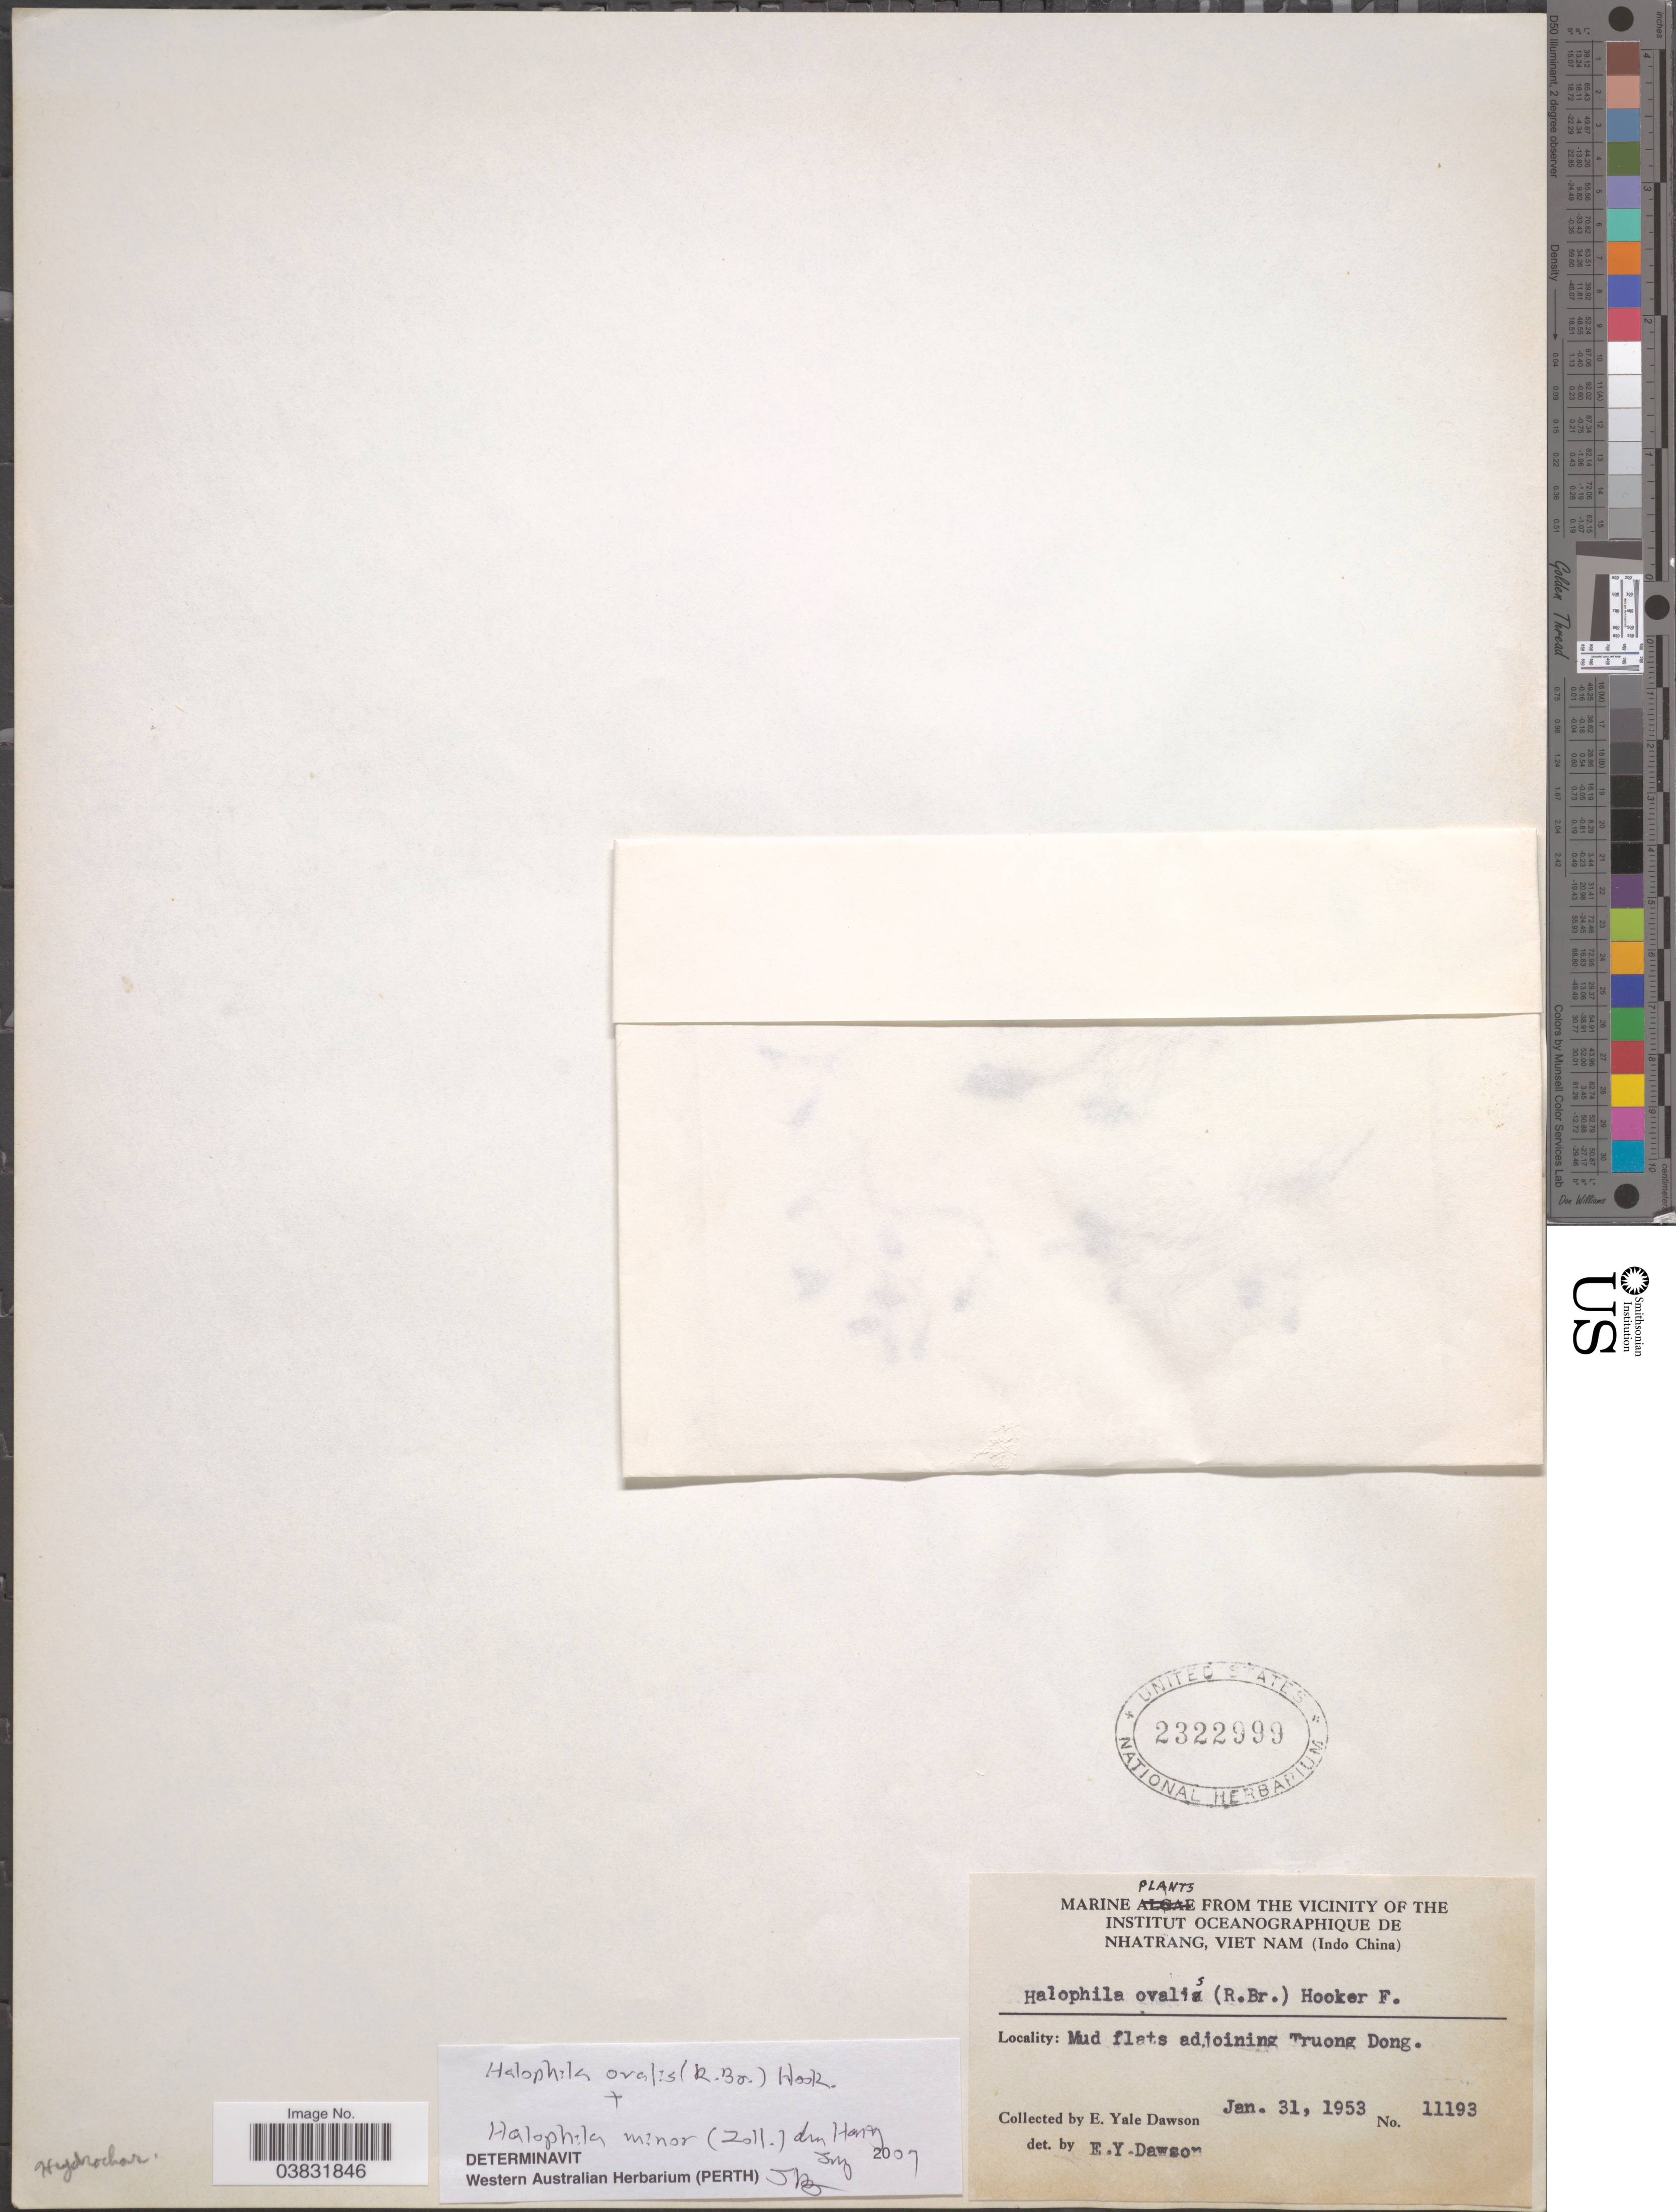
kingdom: Plantae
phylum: Tracheophyta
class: Liliopsida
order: Alismatales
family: Hydrocharitaceae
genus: Halophila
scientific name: Halophila ovalis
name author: (R. Br.) Hook. f.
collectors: N. Yensen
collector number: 11193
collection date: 1953-01-31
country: Vietnam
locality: The vicinity of The Institut Oceanographique de Nhatrang, (Indo China). Mud flats adjoining Truong Dong.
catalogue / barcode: US 2322999